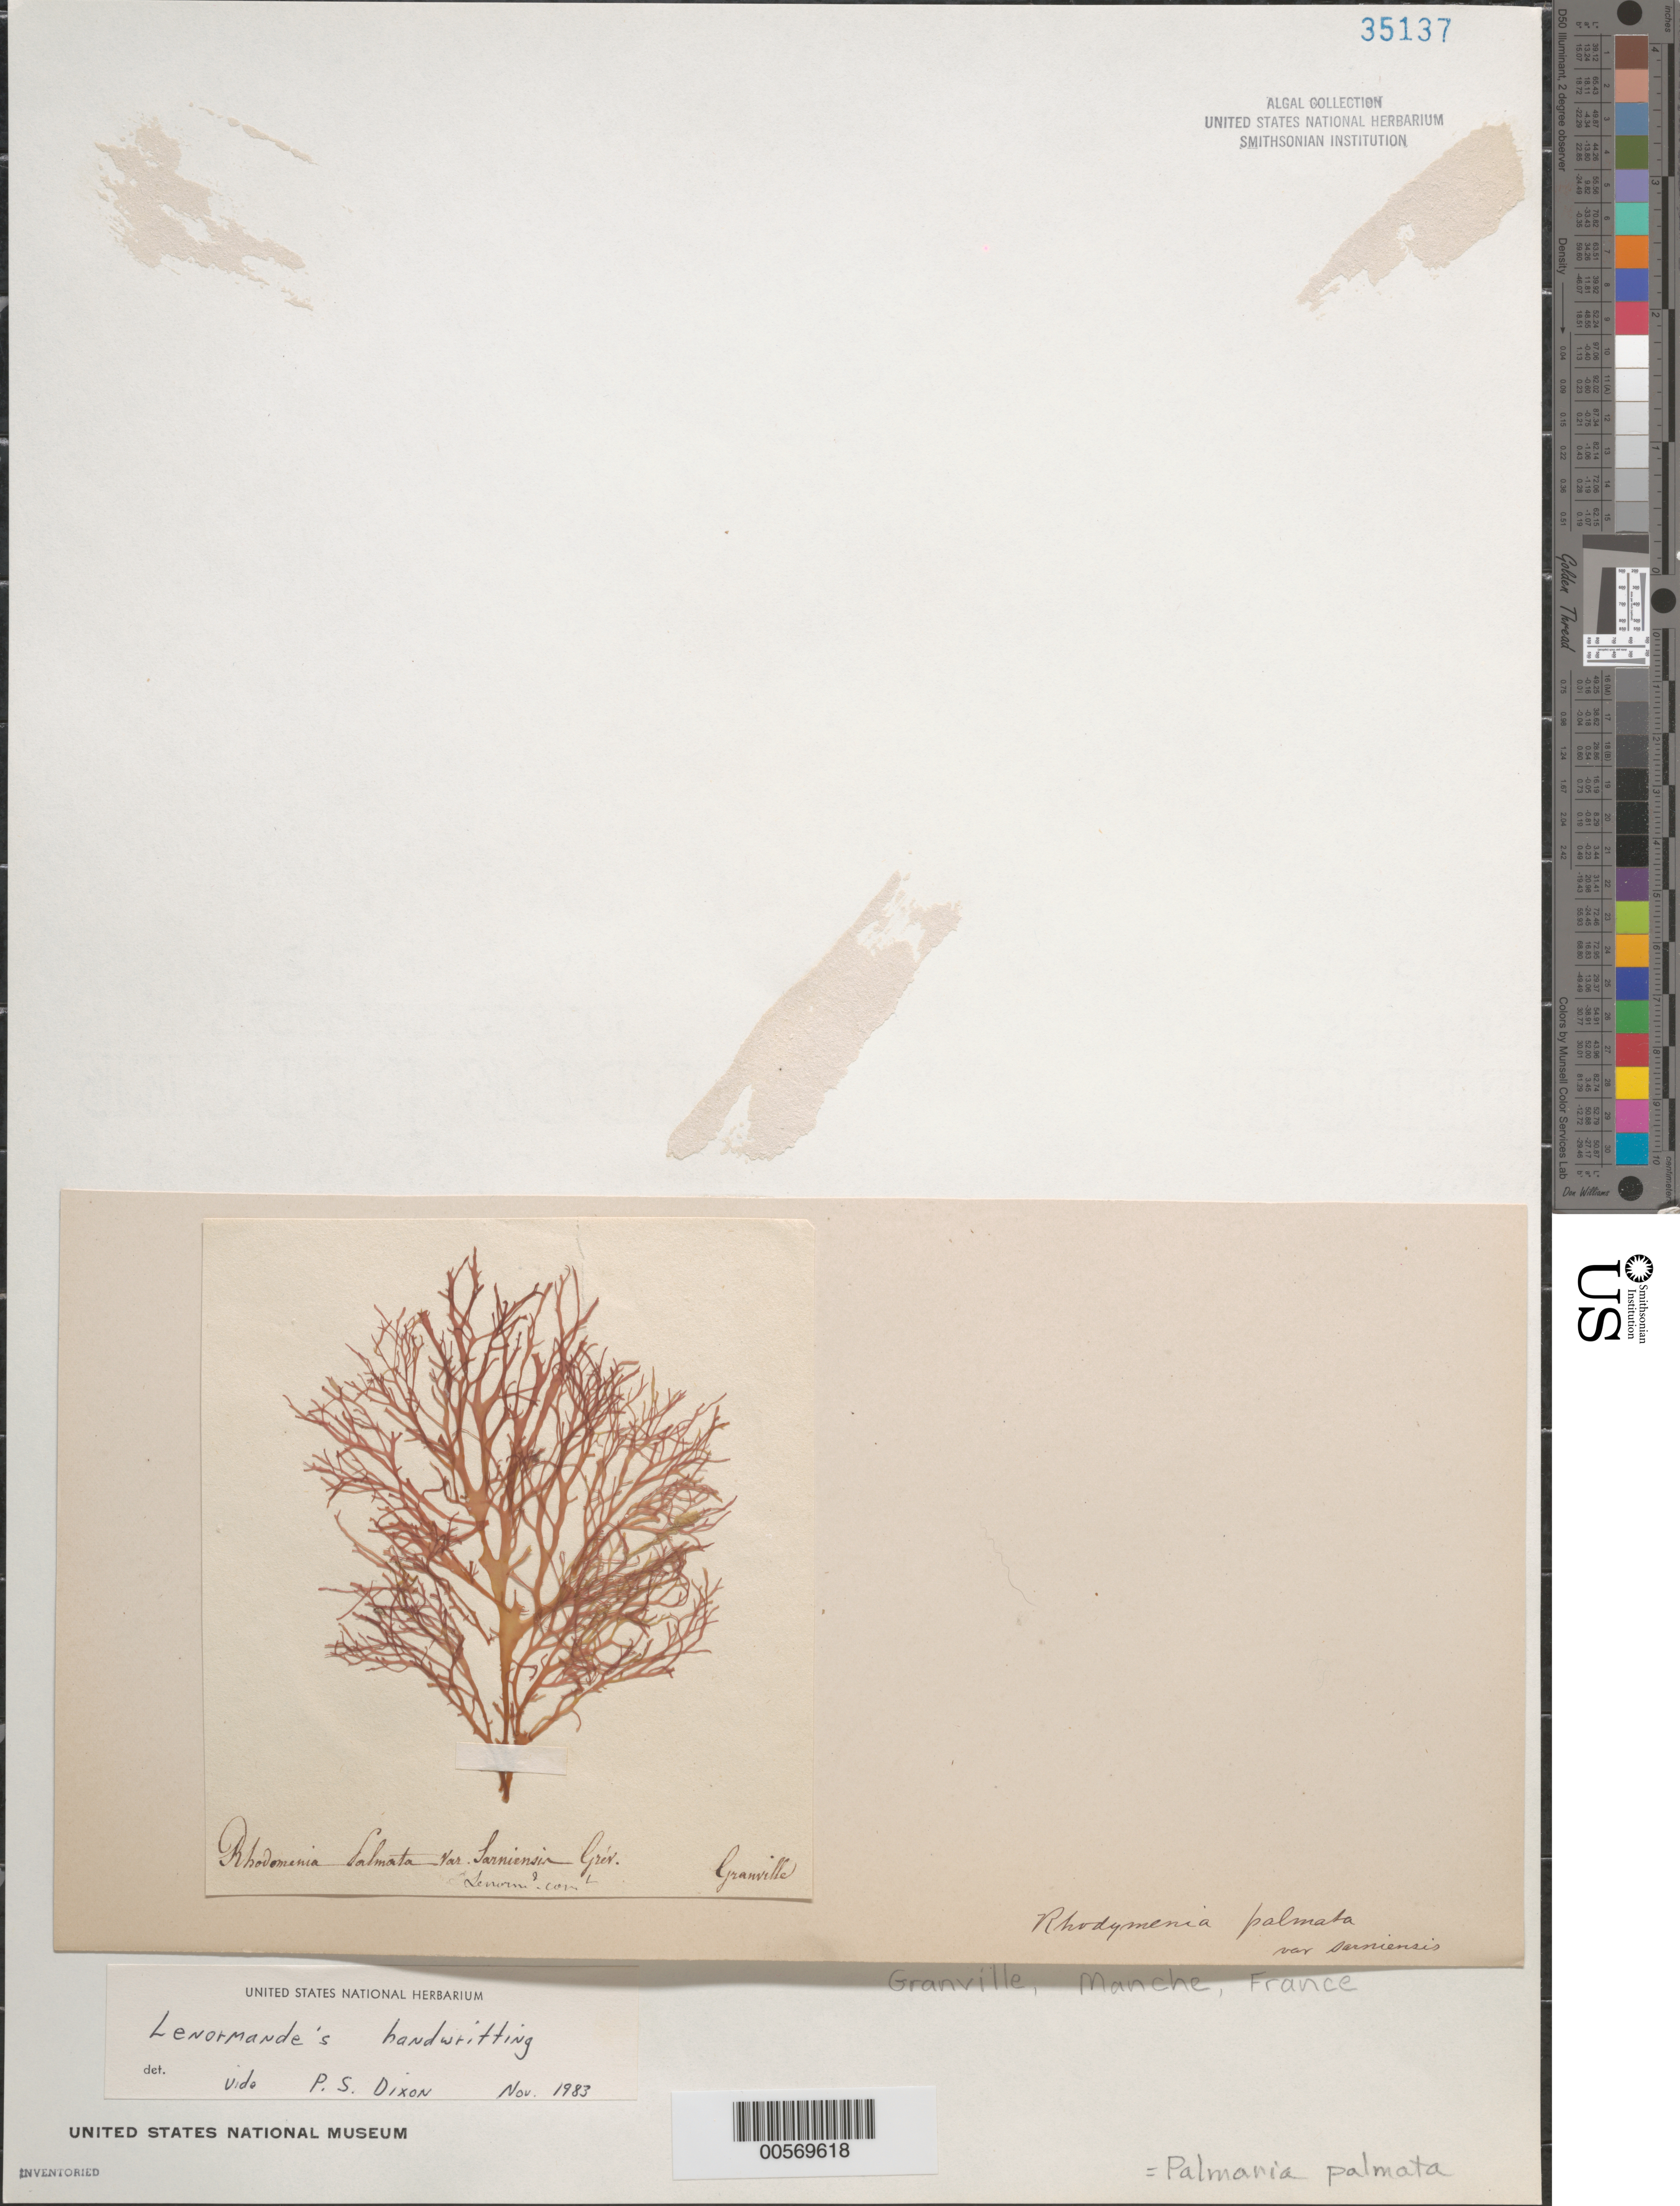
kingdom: Plantae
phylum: Rhodophyta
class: Florideophyceae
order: Palmariales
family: Palmariaceae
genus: Palmaria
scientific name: Palmaria palmata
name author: (L.) F. Weber & D. Mohr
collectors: S. Lenormand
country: France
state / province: Normandie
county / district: Manche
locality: Granville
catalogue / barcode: US 35137